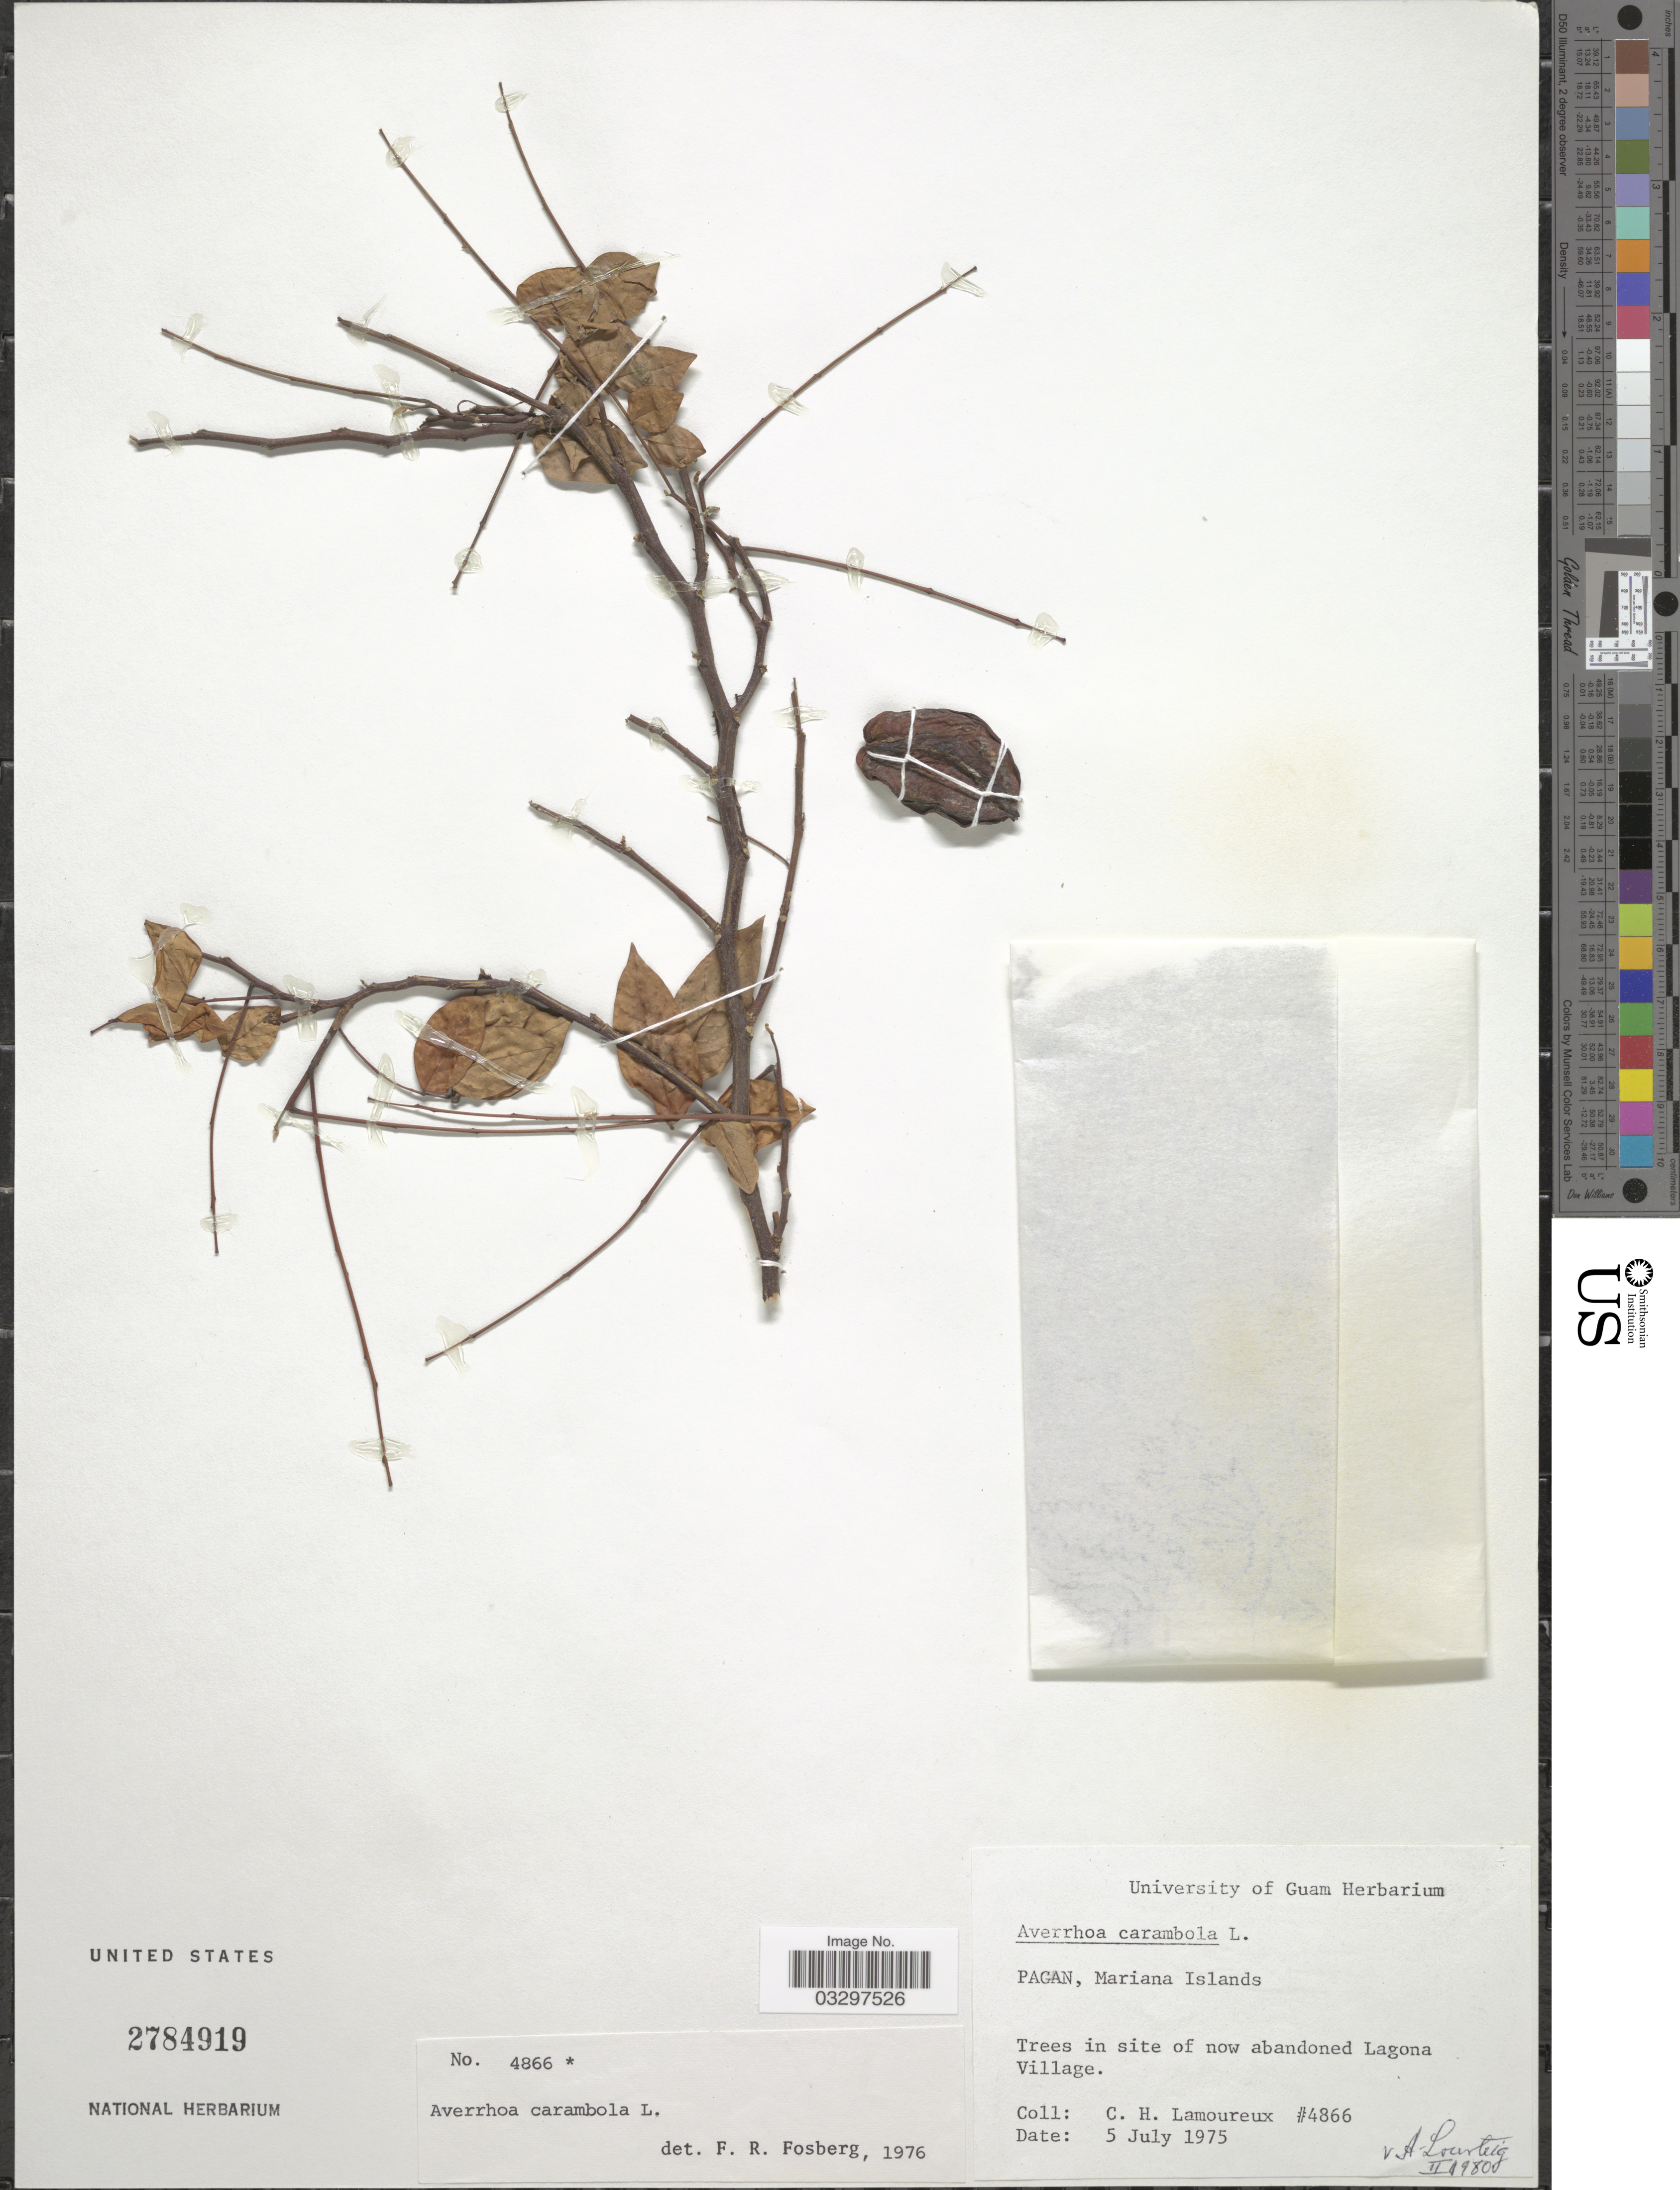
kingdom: Plantae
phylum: Tracheophyta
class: Magnoliopsida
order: Oxalidales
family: Oxalidaceae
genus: Averrhoa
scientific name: Averrhoa carambola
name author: L.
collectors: C. H. Lamoureux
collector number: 4866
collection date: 1975-07-05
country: Northern Mariana Islands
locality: Pagan, Mariana Islands. Trees in site of now abandoned Lagona Village.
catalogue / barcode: US 2784919